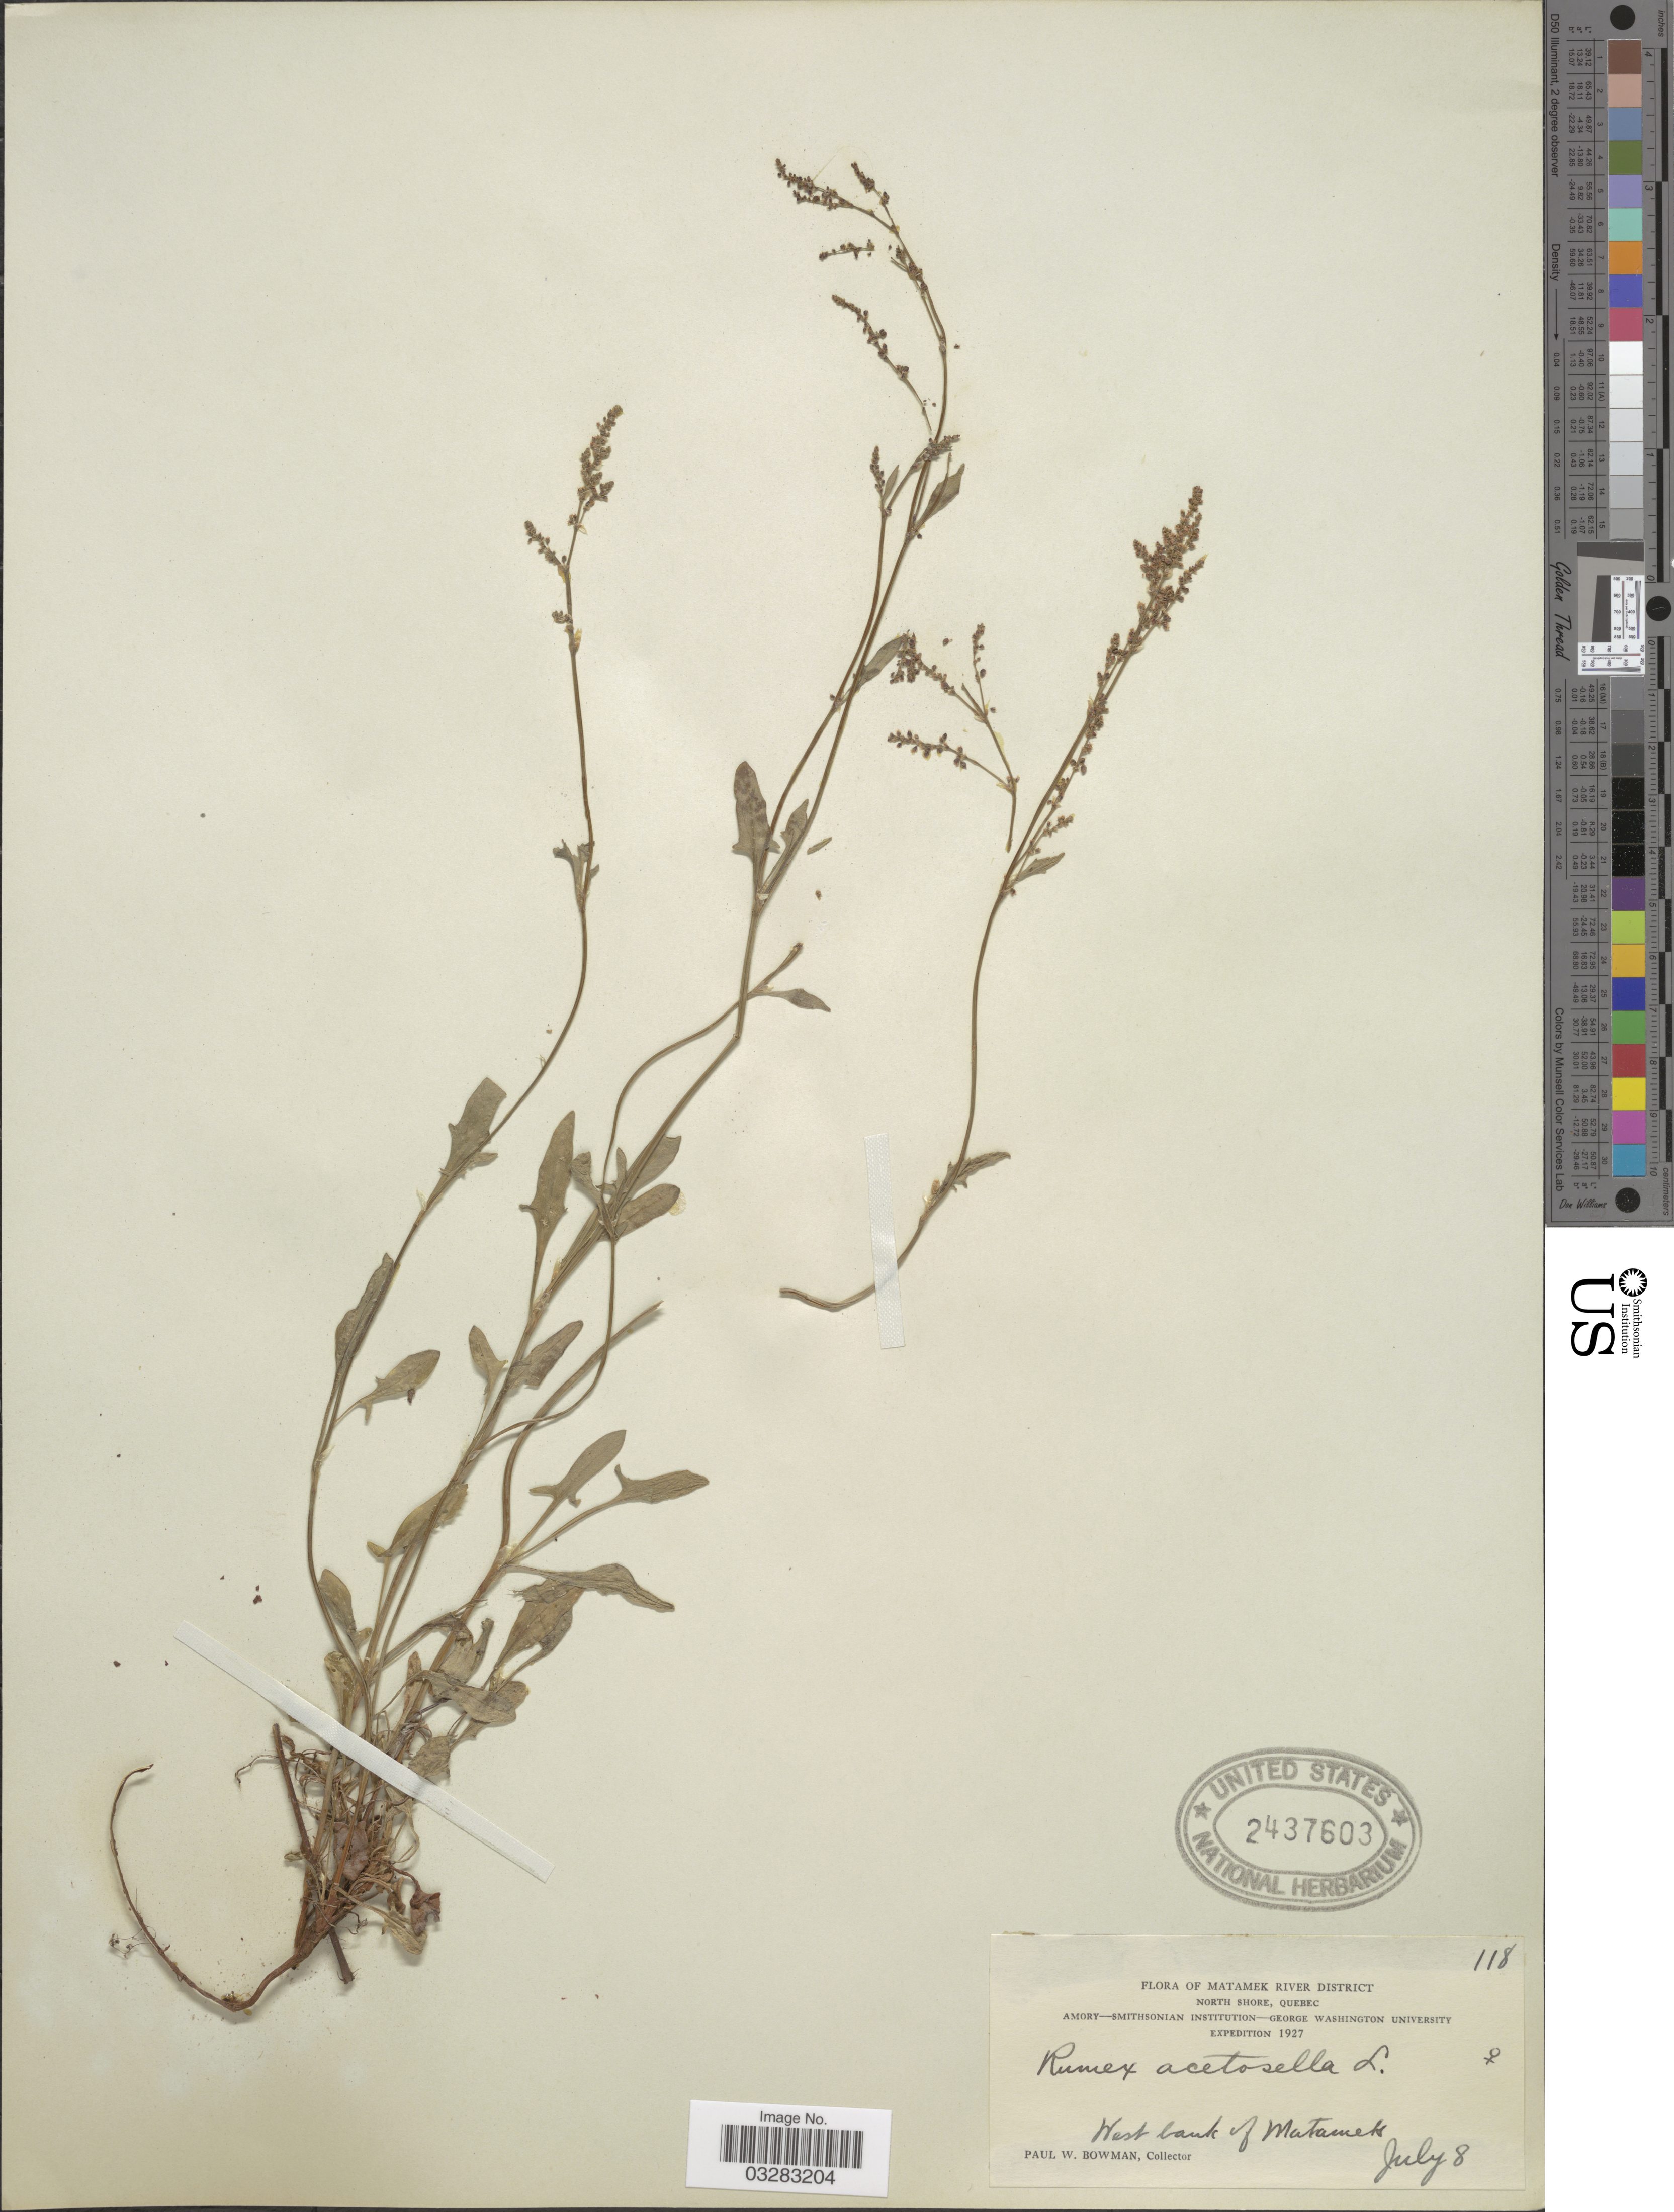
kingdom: Plantae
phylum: Tracheophyta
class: Magnoliopsida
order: Caryophyllales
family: Polygonaceae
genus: Rumex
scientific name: Rumex acetosella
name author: L.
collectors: P. Bowman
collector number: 118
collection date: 1927-07-08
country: Canada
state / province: Quebec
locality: Matamek River District. North Shore. West bank of Matamek.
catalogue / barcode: US 2437603